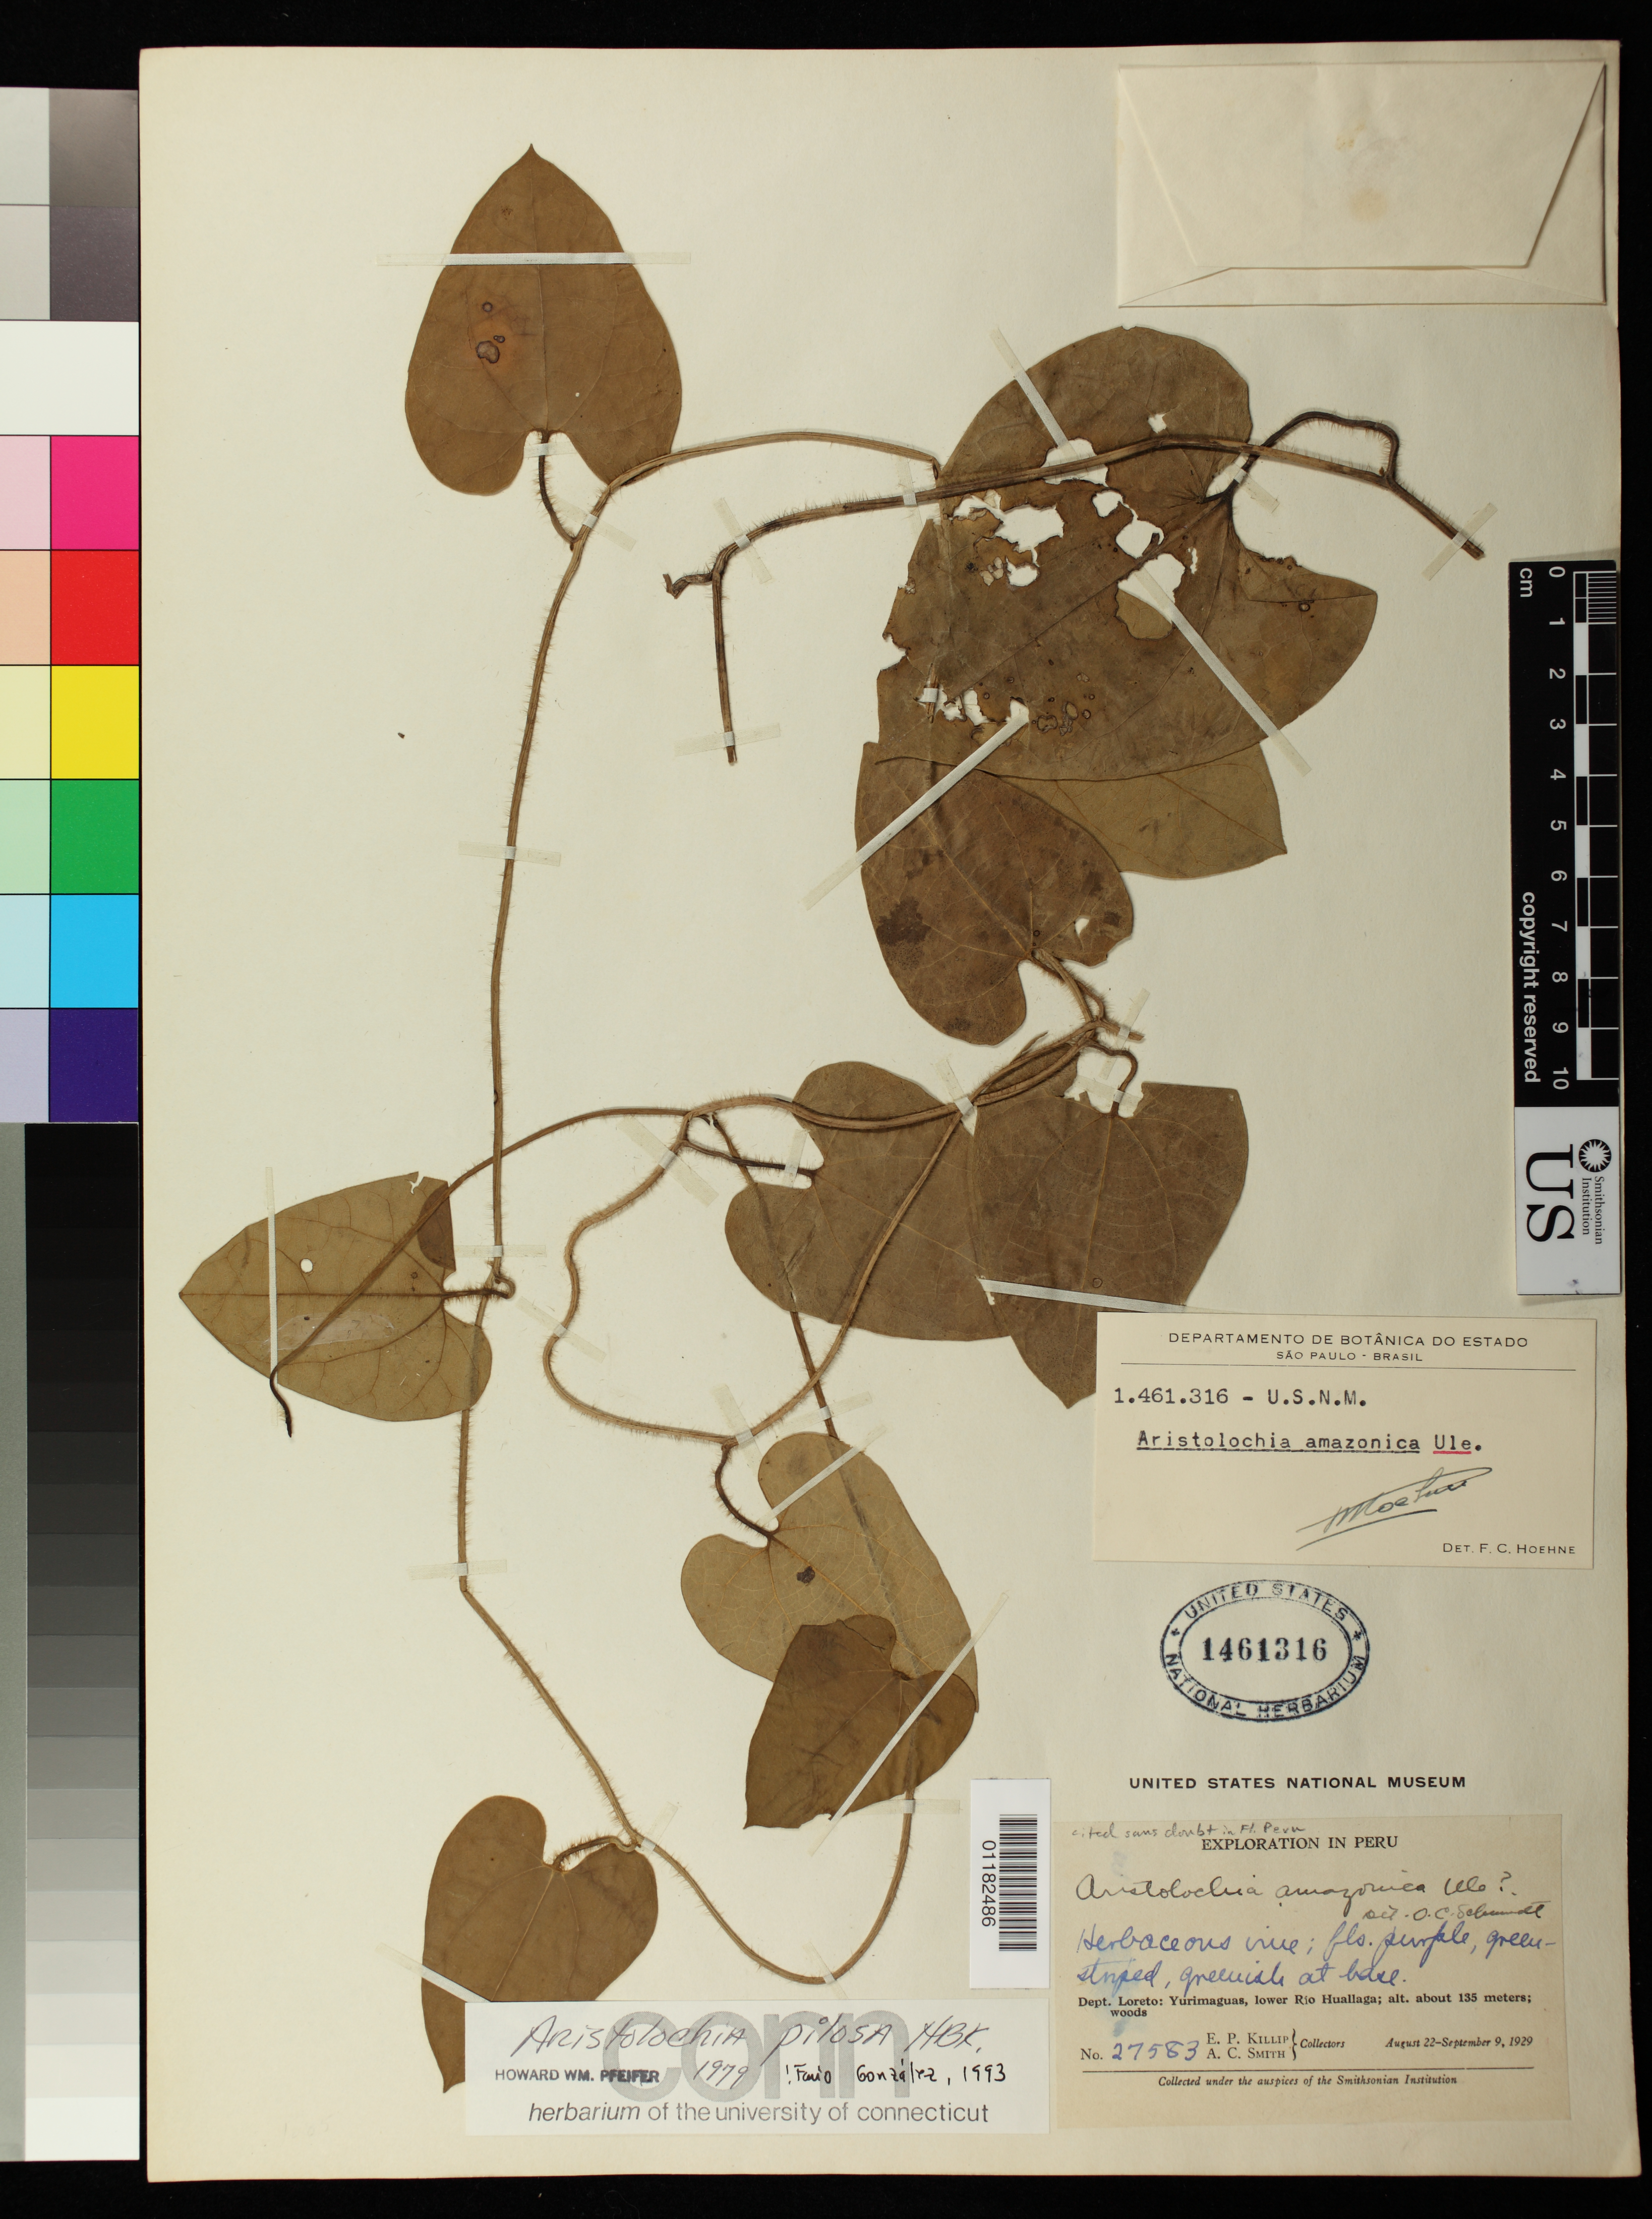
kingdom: Plantae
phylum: Tracheophyta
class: Magnoliopsida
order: Piperales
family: Aristolochiaceae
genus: Aristolochia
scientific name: Aristolochia pilosa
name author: Kunth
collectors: E. P. Killip & A. C. Smith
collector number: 27583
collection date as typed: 22 Aug 1929 to 09 Sep 1929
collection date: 1929-08-22/1929-09-09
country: Peru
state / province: Loreto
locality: Yurimaguas, lower Rio Huallaga.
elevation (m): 135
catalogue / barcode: US 1461316